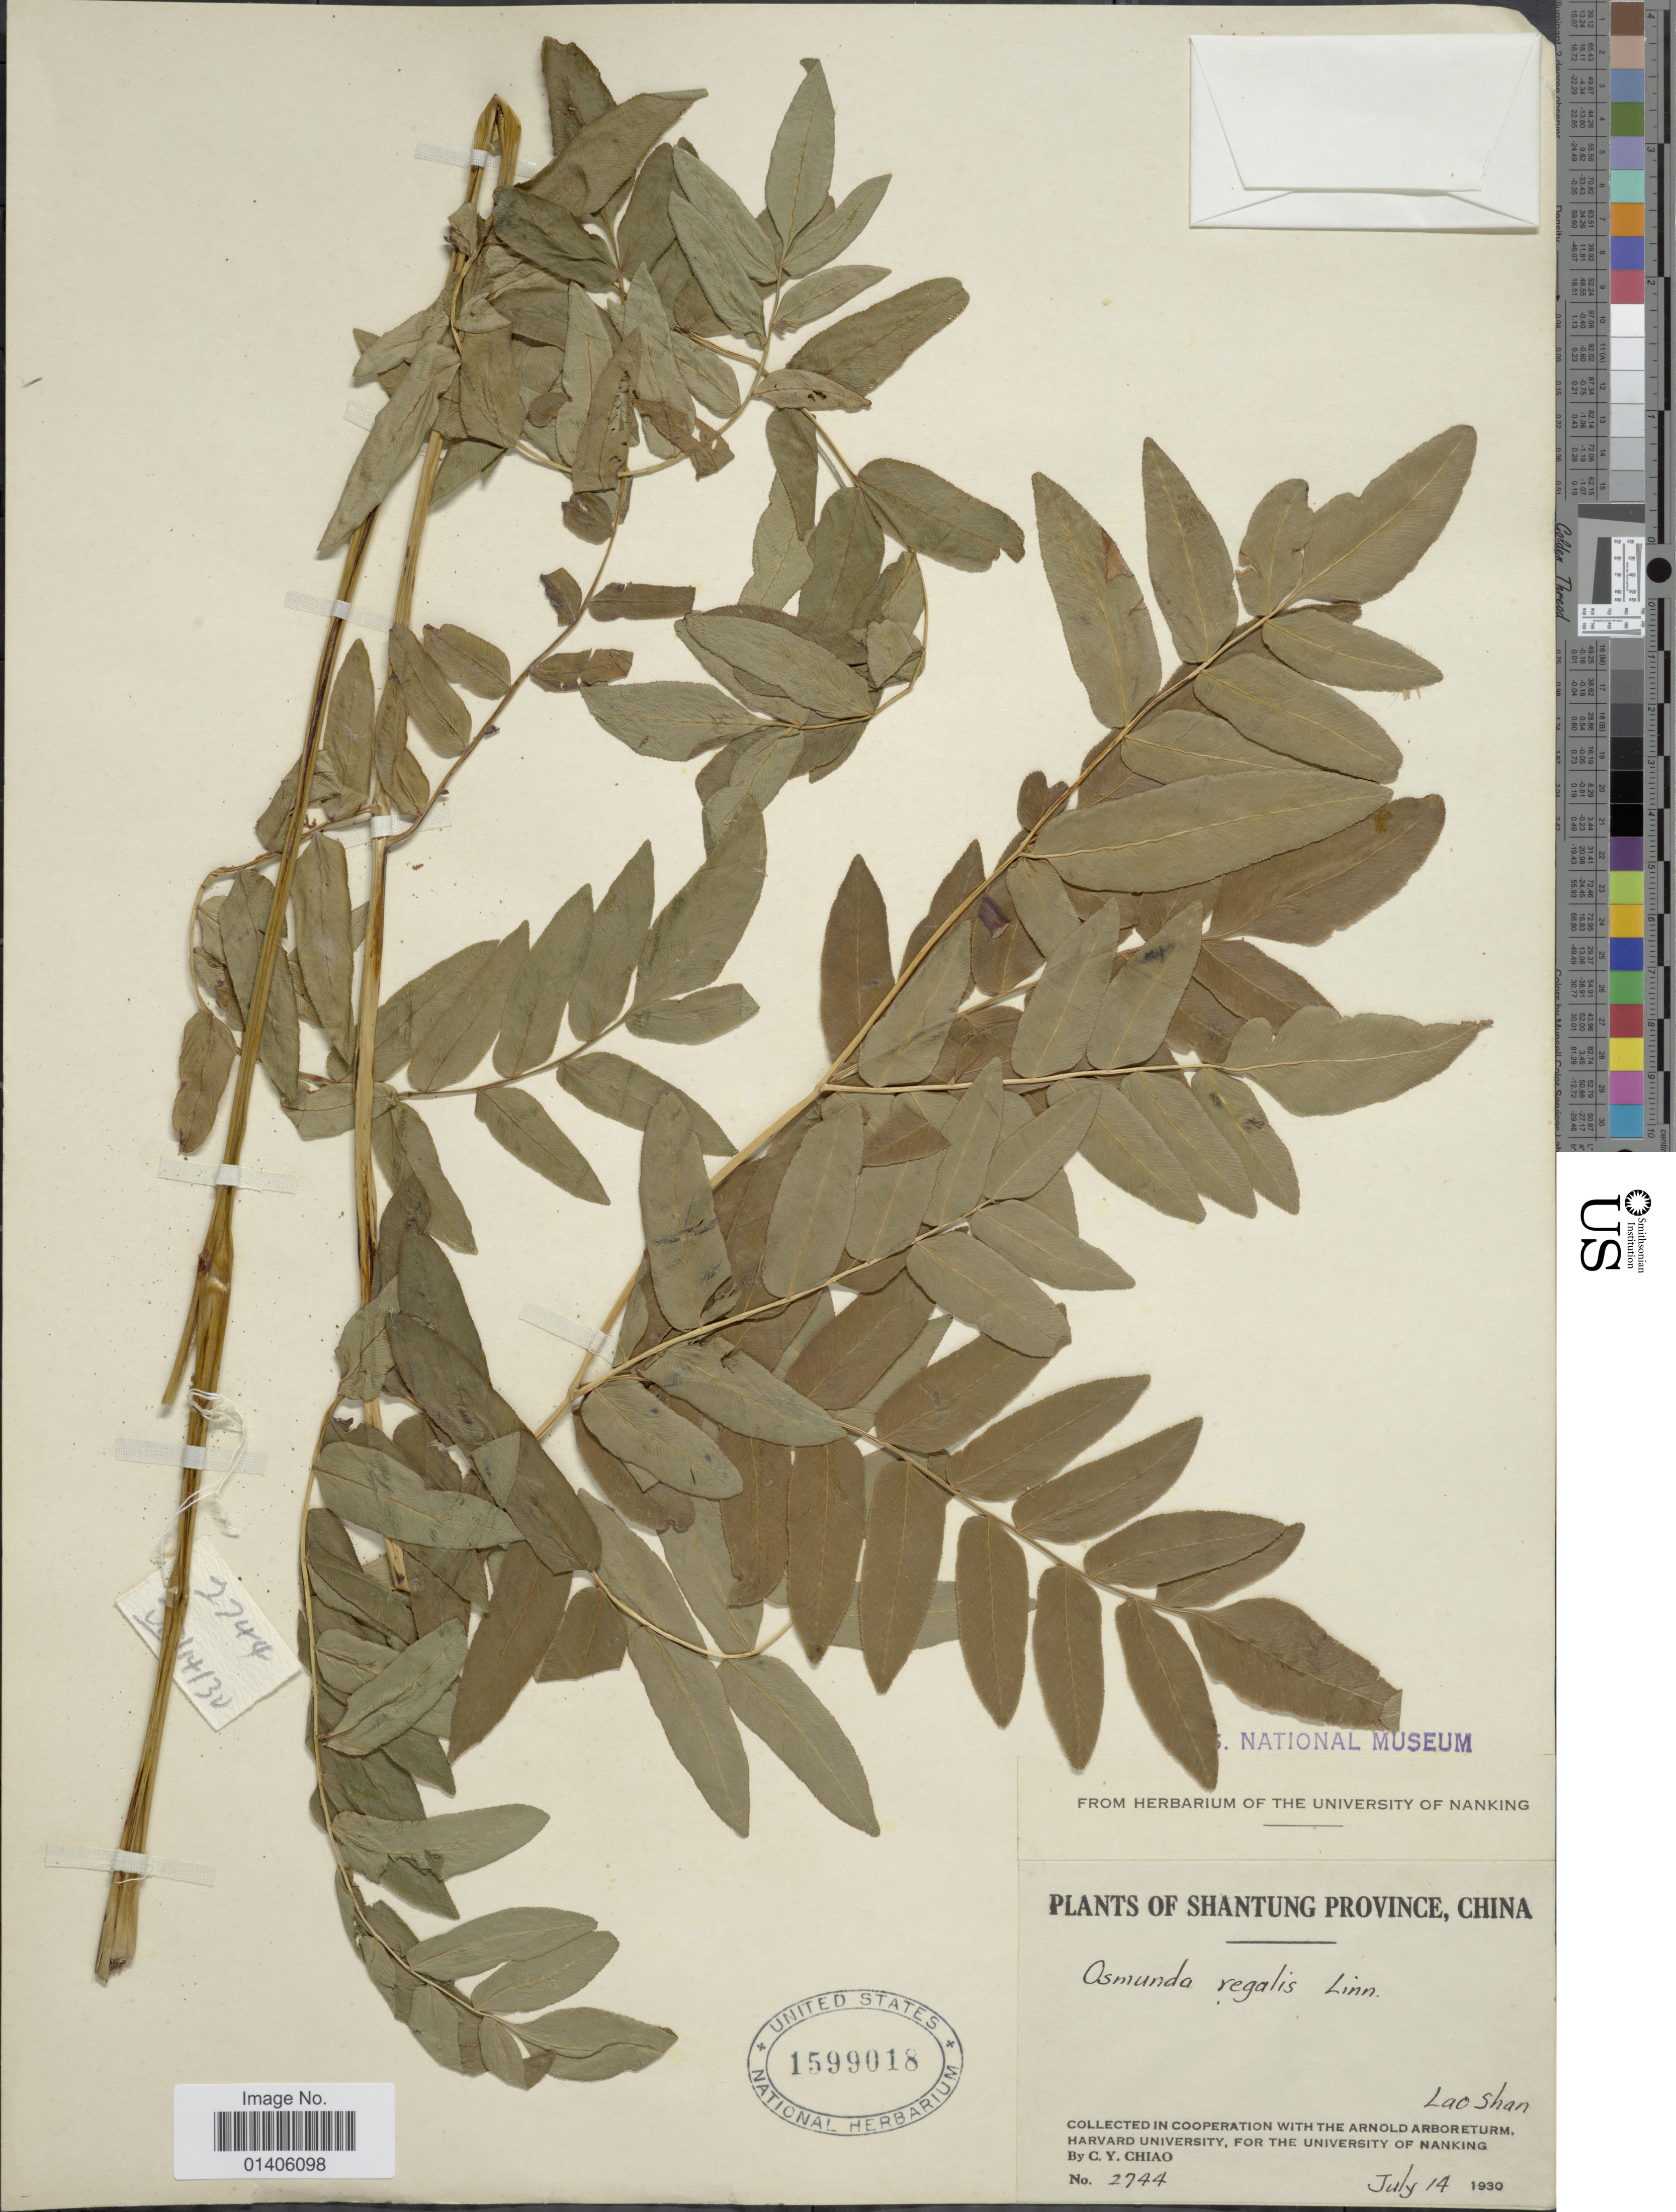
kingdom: Plantae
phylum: Tracheophyta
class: Polypodiopsida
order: Osmundales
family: Osmundaceae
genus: Osmunda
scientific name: Osmunda japonica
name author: Thunb.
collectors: C. Y. Chiao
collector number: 2744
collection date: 1930-07-14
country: China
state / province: Shandong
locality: Shantung Province, Lao Shan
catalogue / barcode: US 1599018